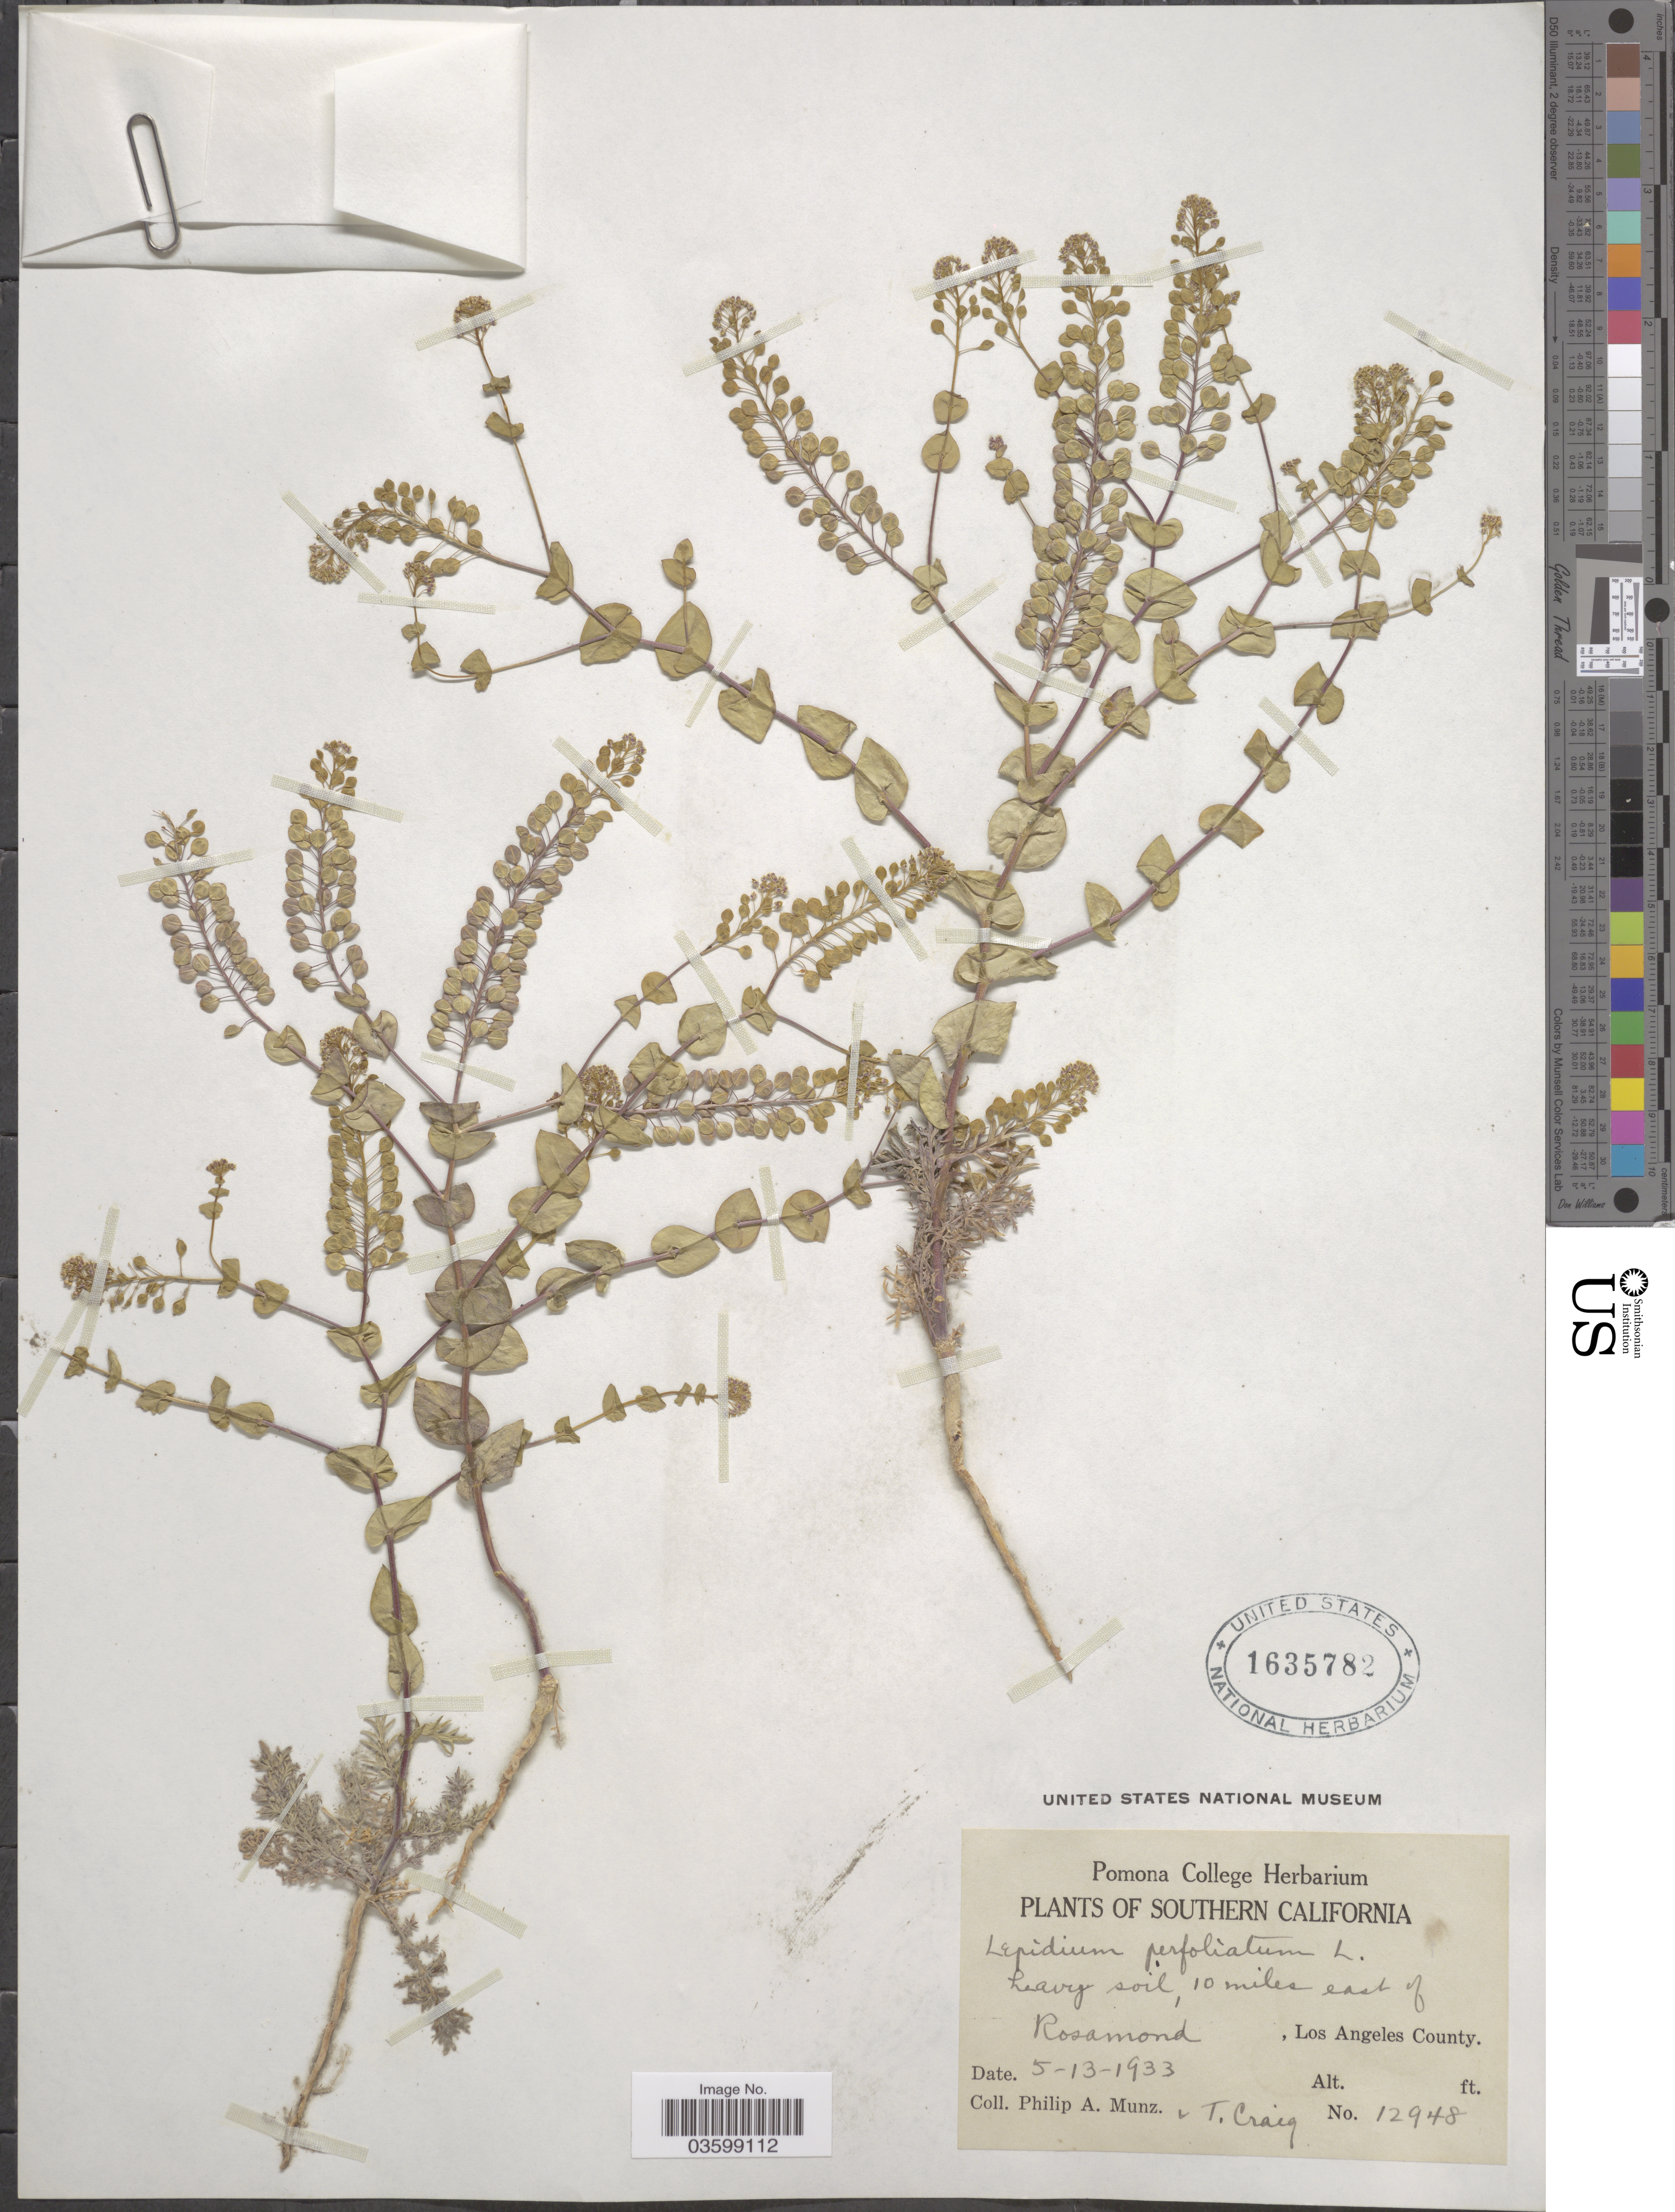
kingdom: Plantae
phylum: Tracheophyta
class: Magnoliopsida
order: Brassicales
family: Brassicaceae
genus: Lepidium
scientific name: Lepidium perfoliatum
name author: L.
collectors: P. A. Munz & T. Craig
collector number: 12948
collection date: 1933-05-13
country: United States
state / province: California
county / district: Los Angeles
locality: Southern California. 10 miles east of Rosamond, Los Angeles County.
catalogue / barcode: US 1635782